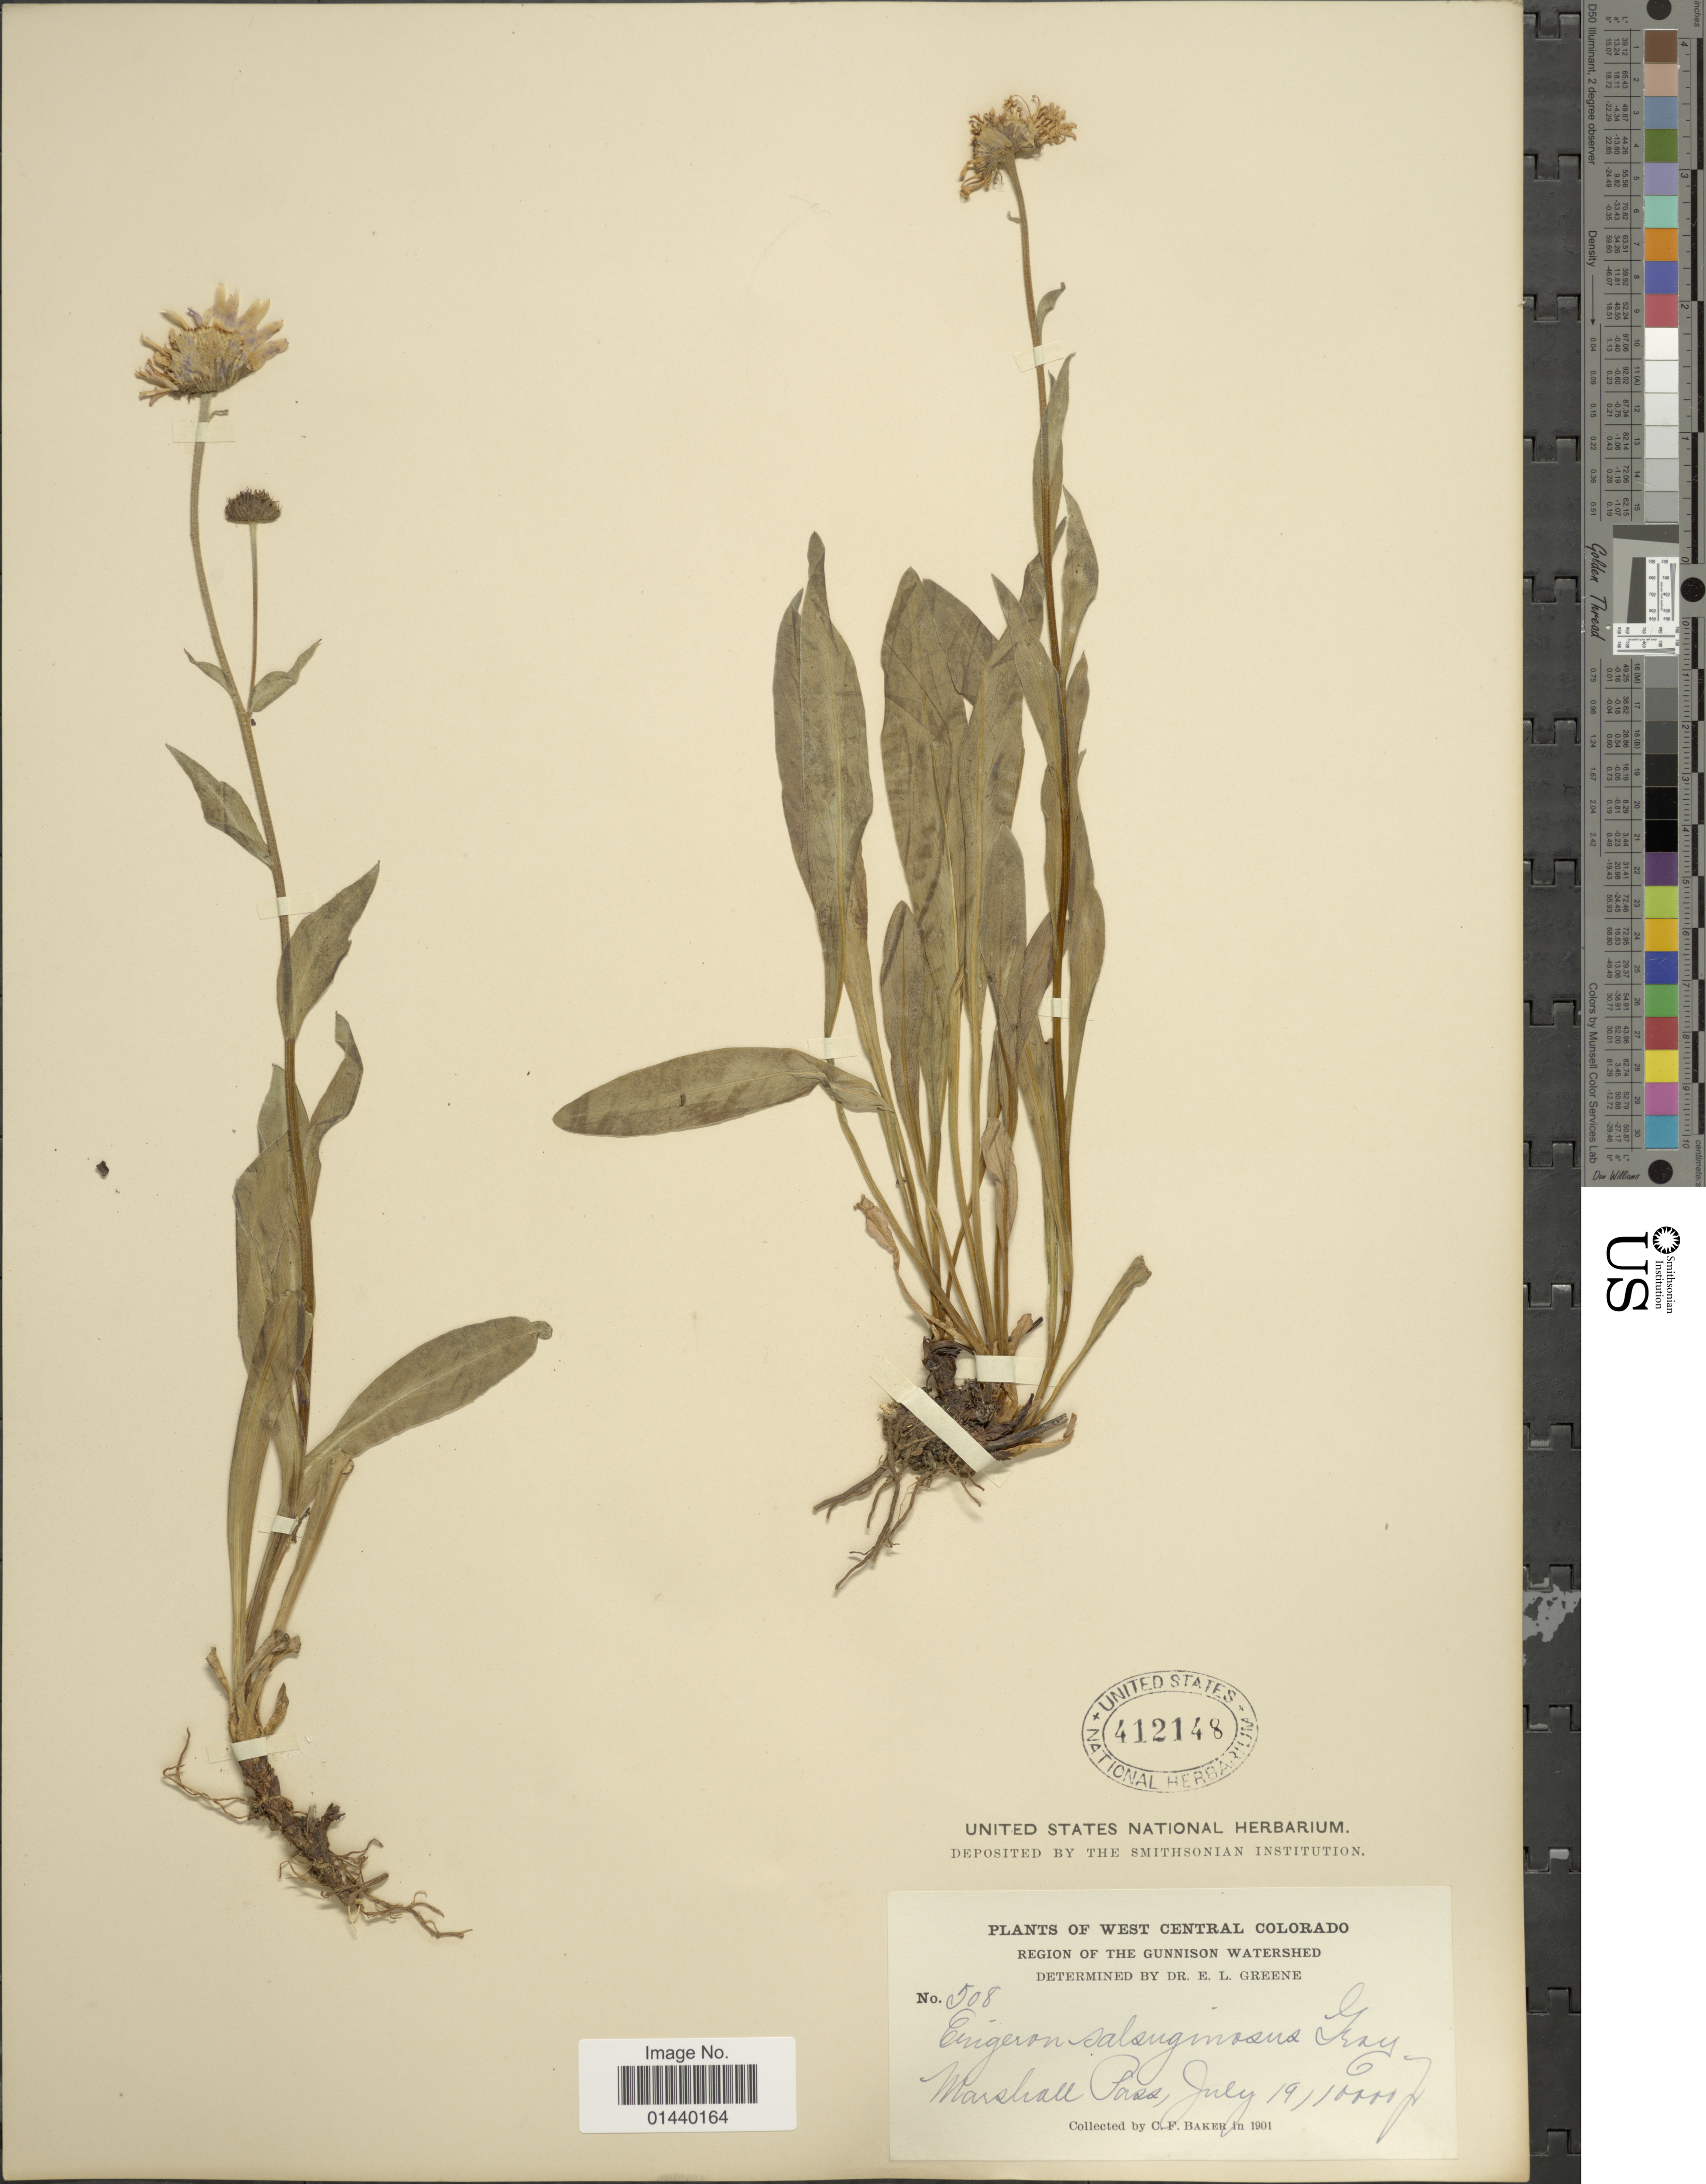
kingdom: Plantae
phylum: Tracheophyta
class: Magnoliopsida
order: Asterales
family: Asteraceae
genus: Erigeron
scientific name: Erigeron salsuginosus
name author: (Richardson ex R. Br.) A. Gray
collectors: C. F. Baker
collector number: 508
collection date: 1901-07-19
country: United States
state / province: Colorado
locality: West Central Colorado. Marshall Pass.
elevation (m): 3048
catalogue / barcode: US 412148